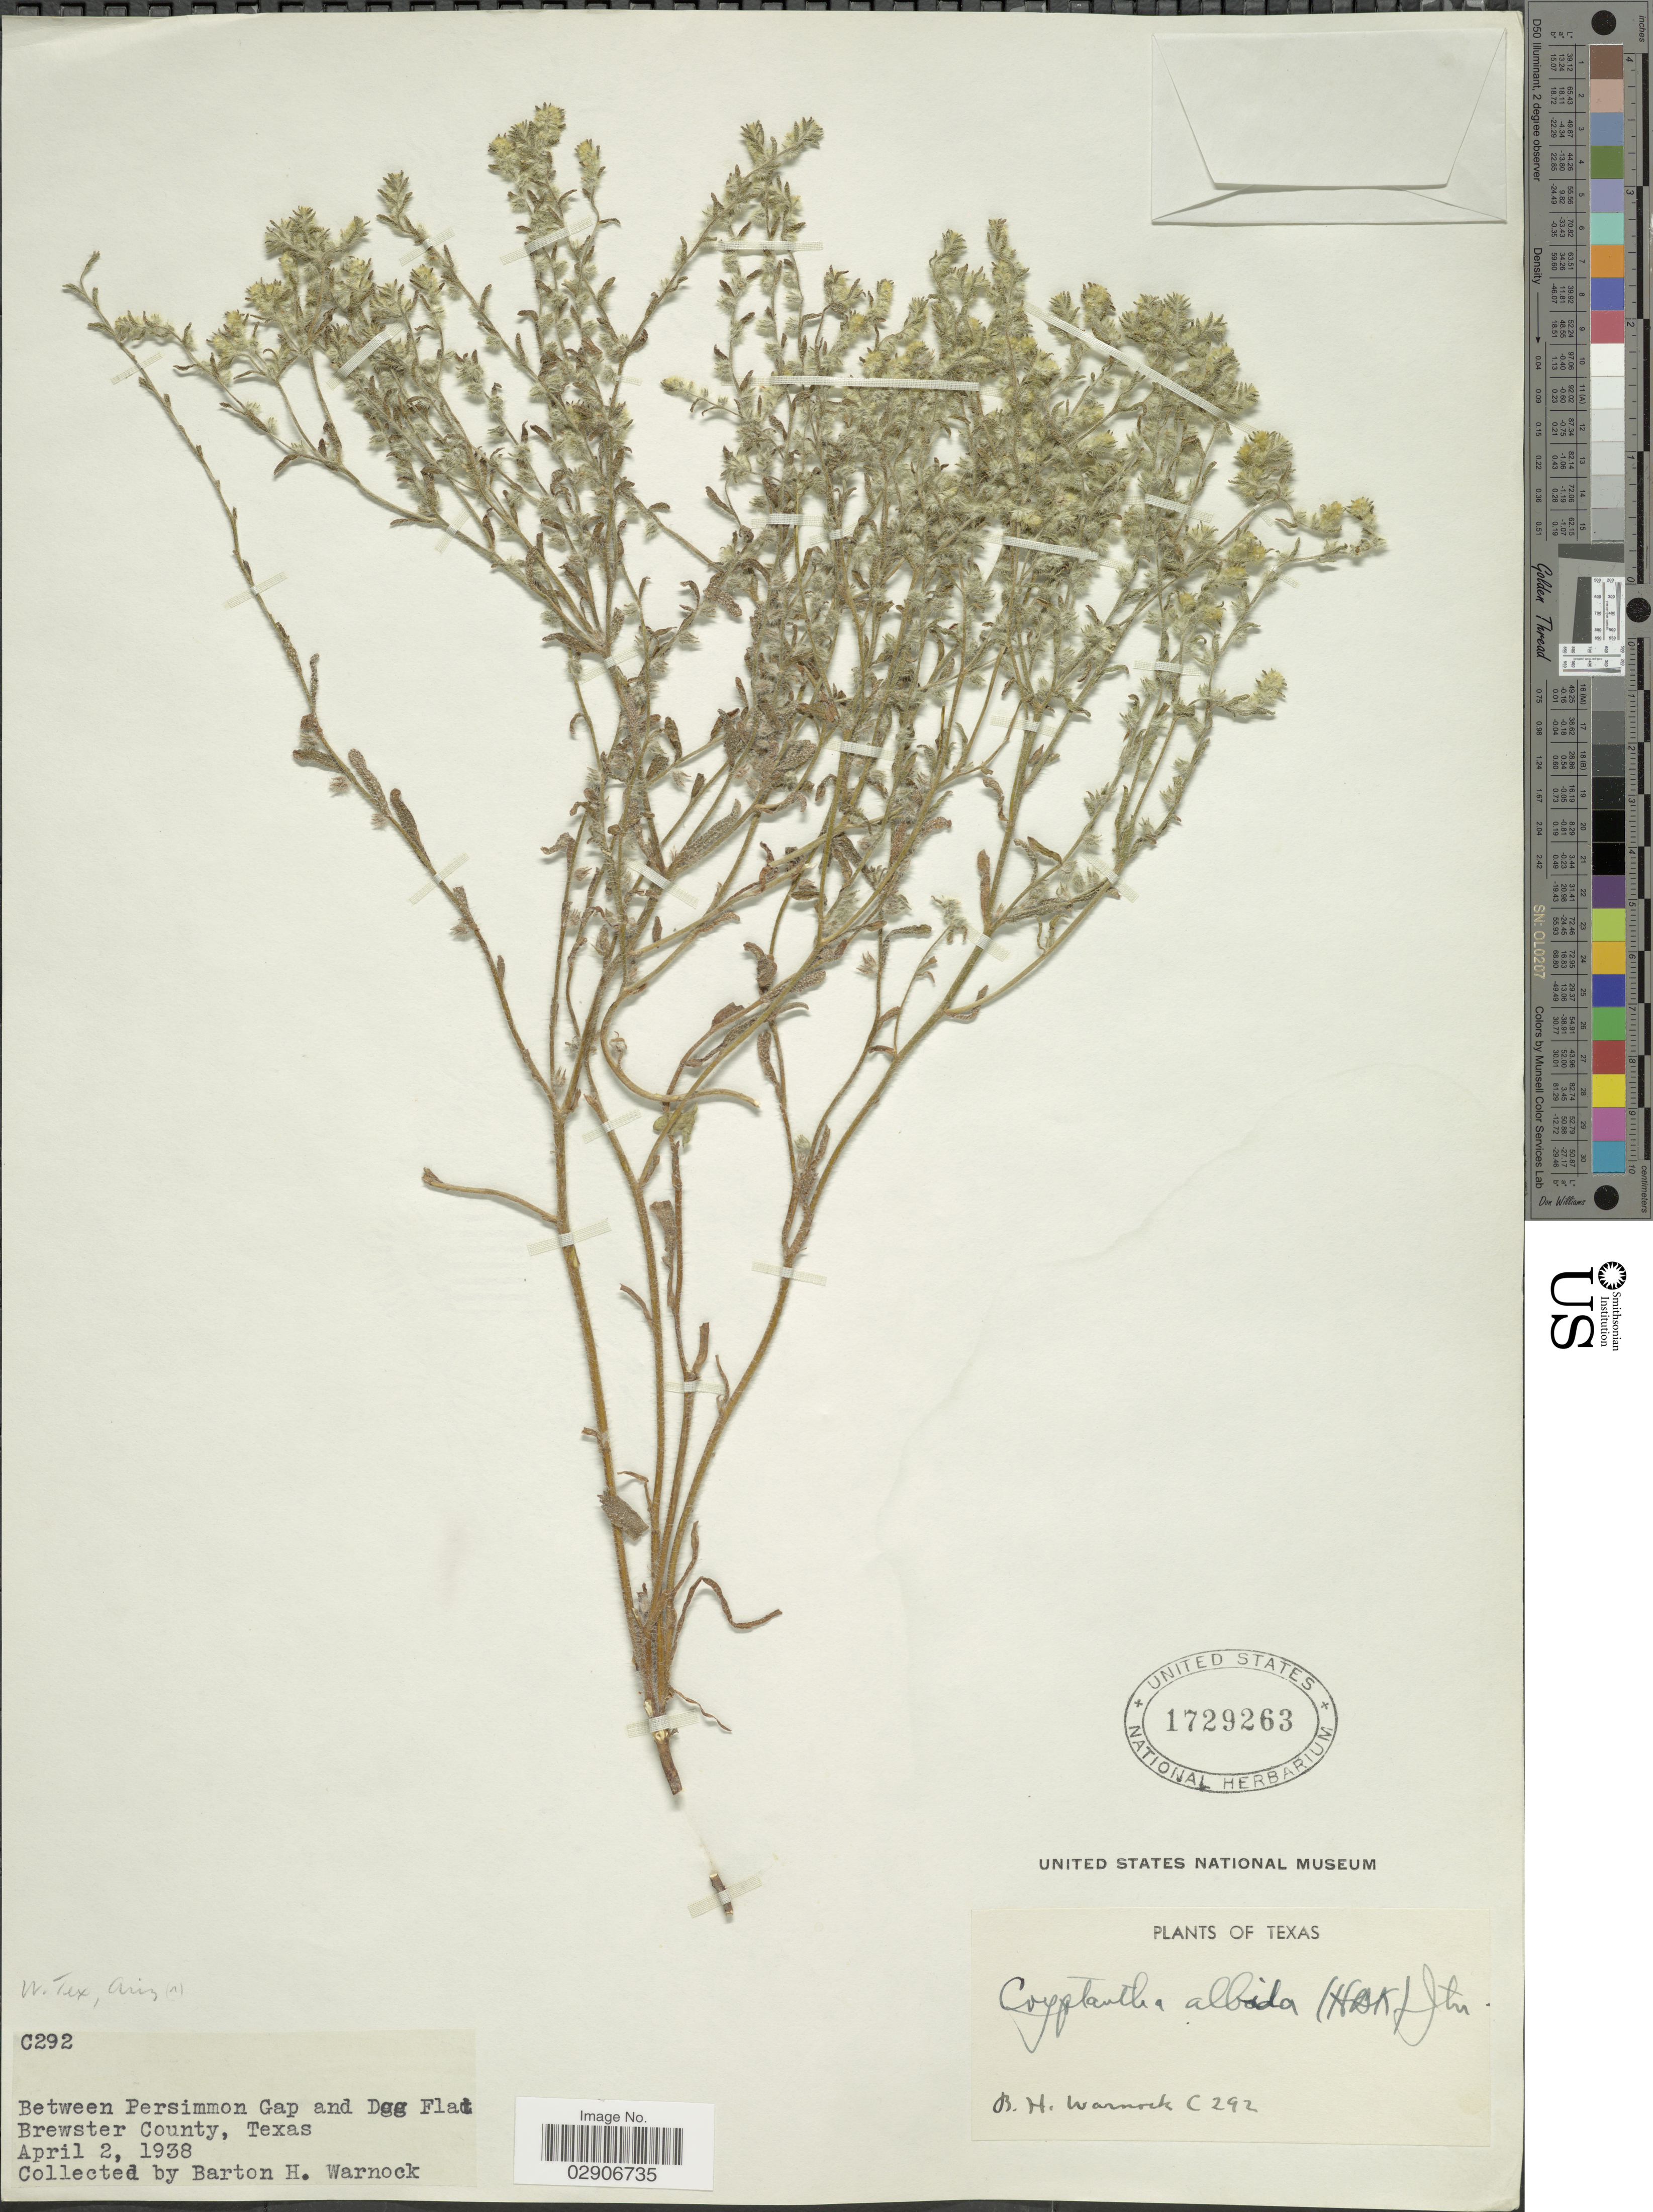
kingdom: Plantae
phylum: Tracheophyta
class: Magnoliopsida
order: Boraginales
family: Boraginaceae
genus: Cryptantha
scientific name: Cryptantha albida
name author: (Kunth) I.M. Johnst.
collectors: B. H. Warnock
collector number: C292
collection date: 1938-04-02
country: United States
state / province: Texas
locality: Between Persimmon Gap and Dog Flat. Brewster County, Texas.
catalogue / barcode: US 1729263